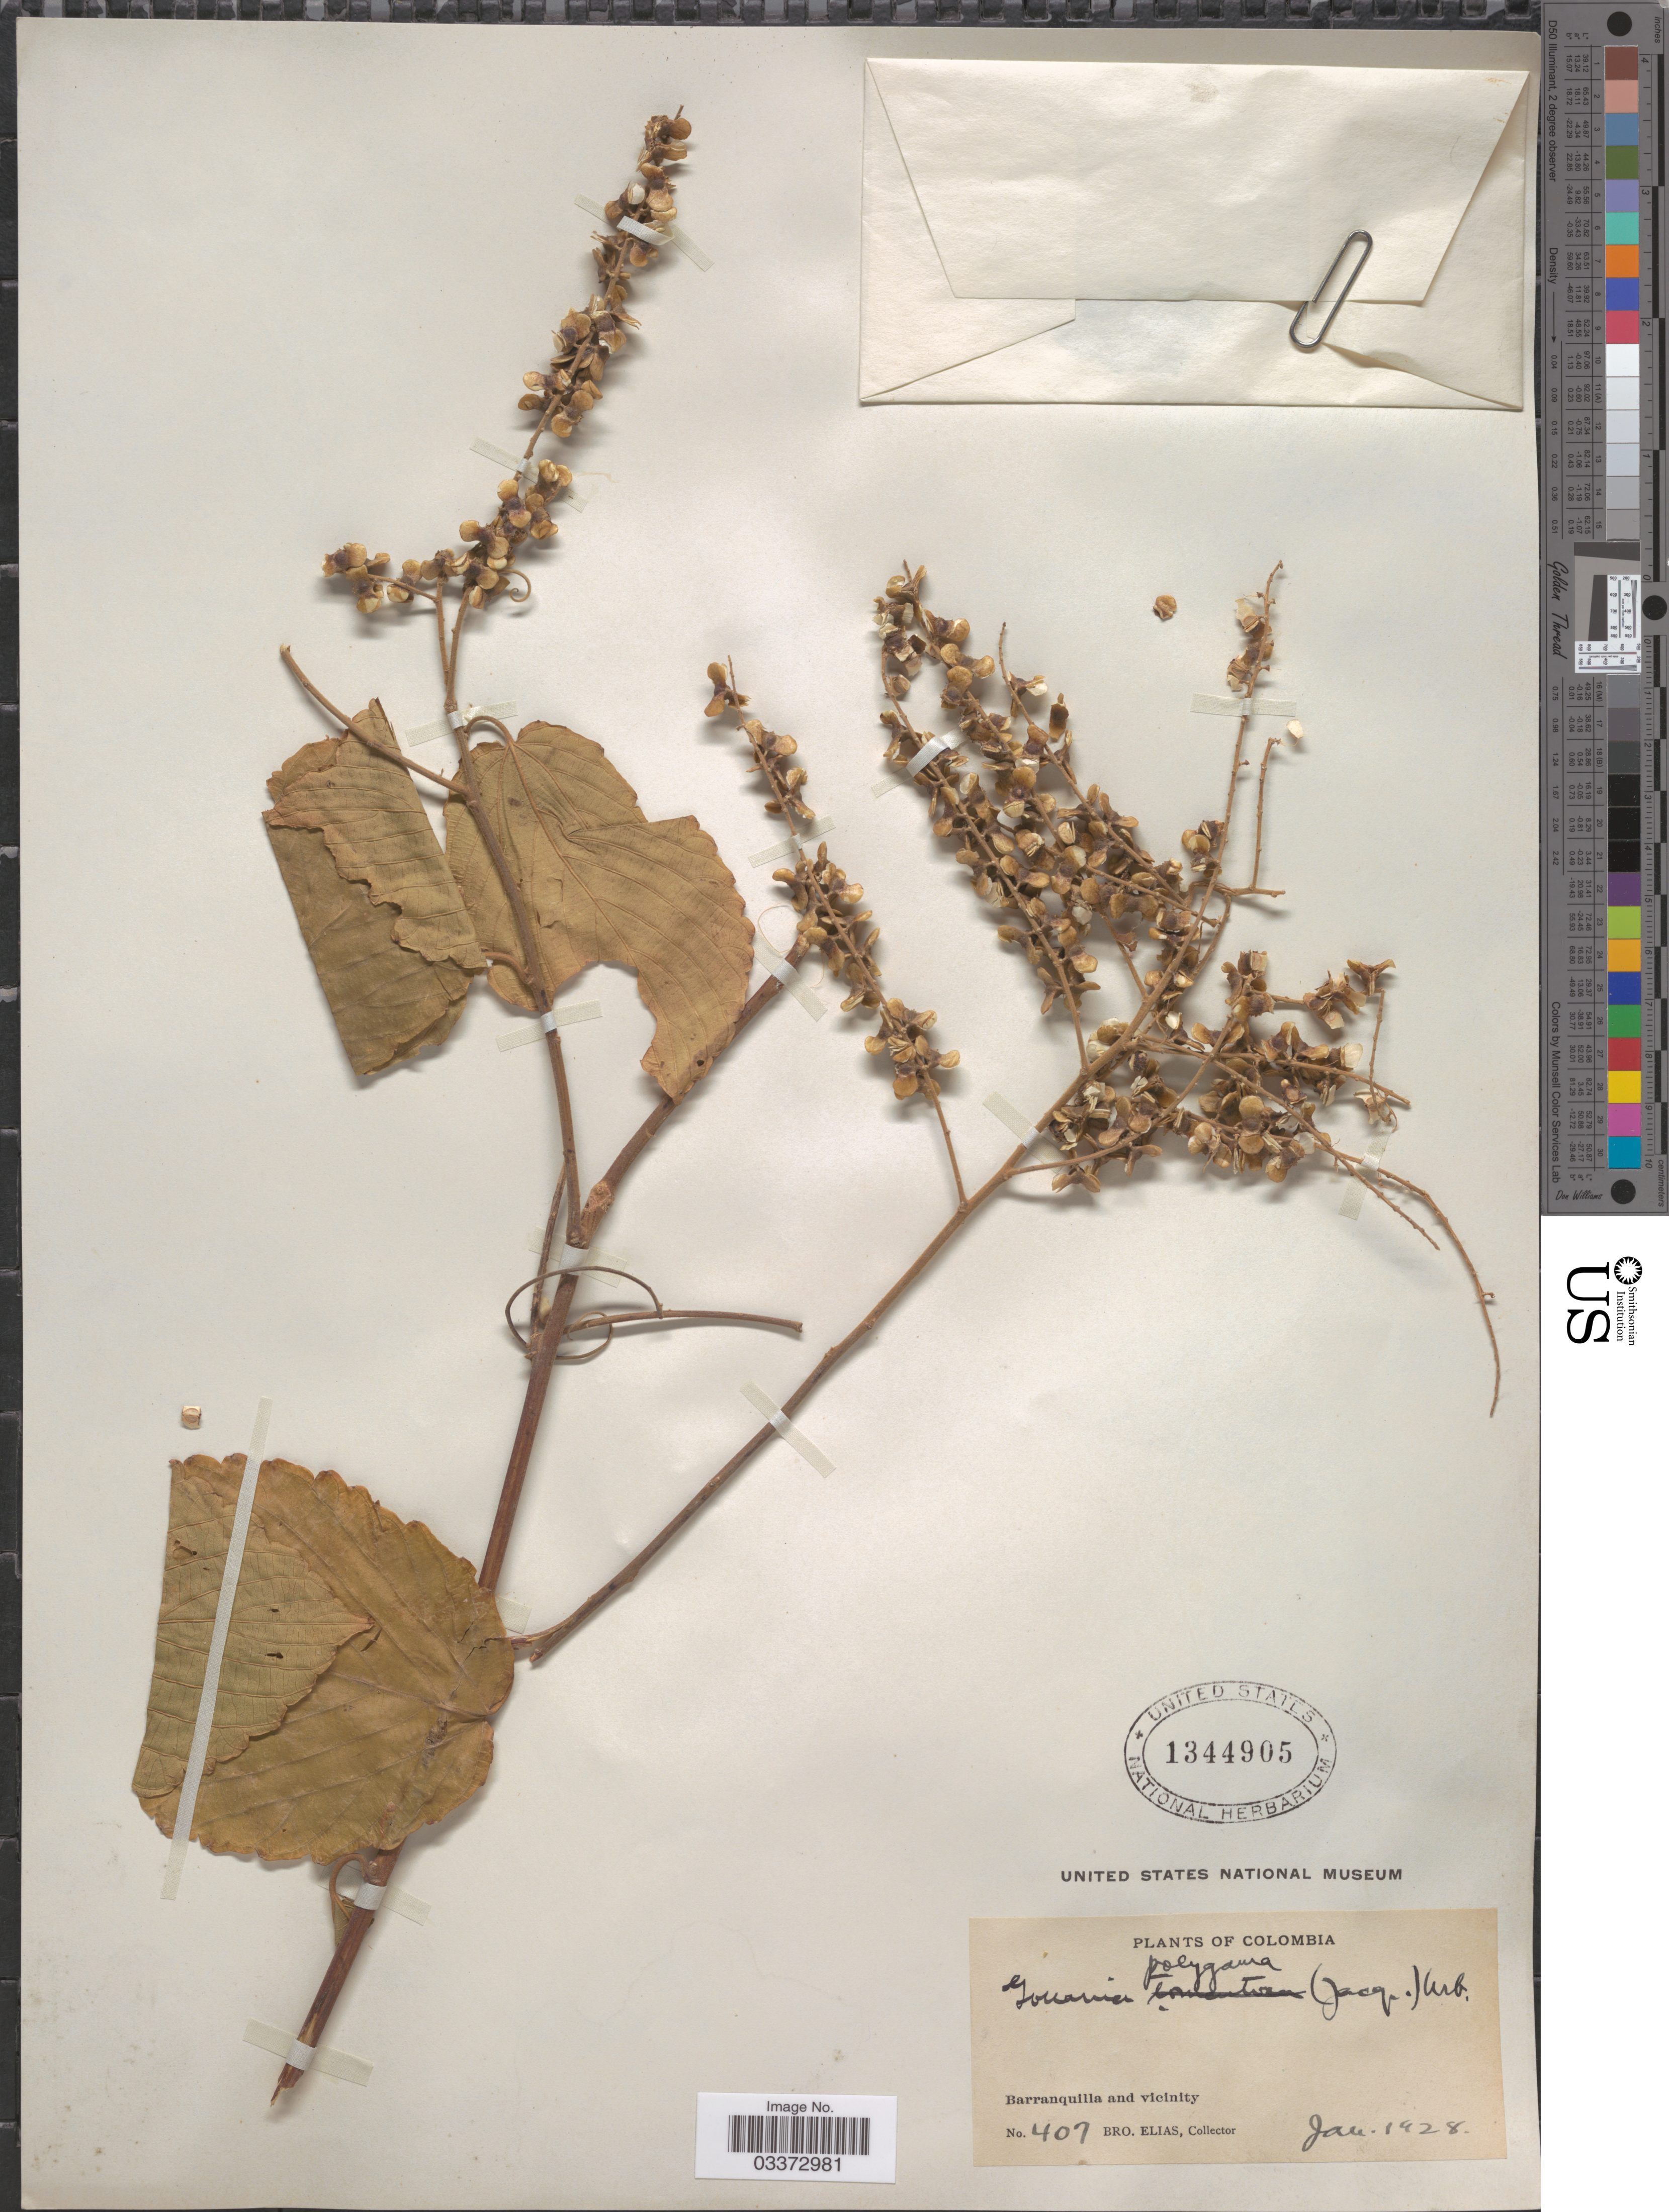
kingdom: Plantae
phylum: Tracheophyta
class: Magnoliopsida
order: Rosales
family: Rhamnaceae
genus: Gouania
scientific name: Gouania polygama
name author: (Jacq.) Urb.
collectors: Bro. Elias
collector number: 407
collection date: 1928-01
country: Colombia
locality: Barranquilla and vicinity.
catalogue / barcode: US 1344905